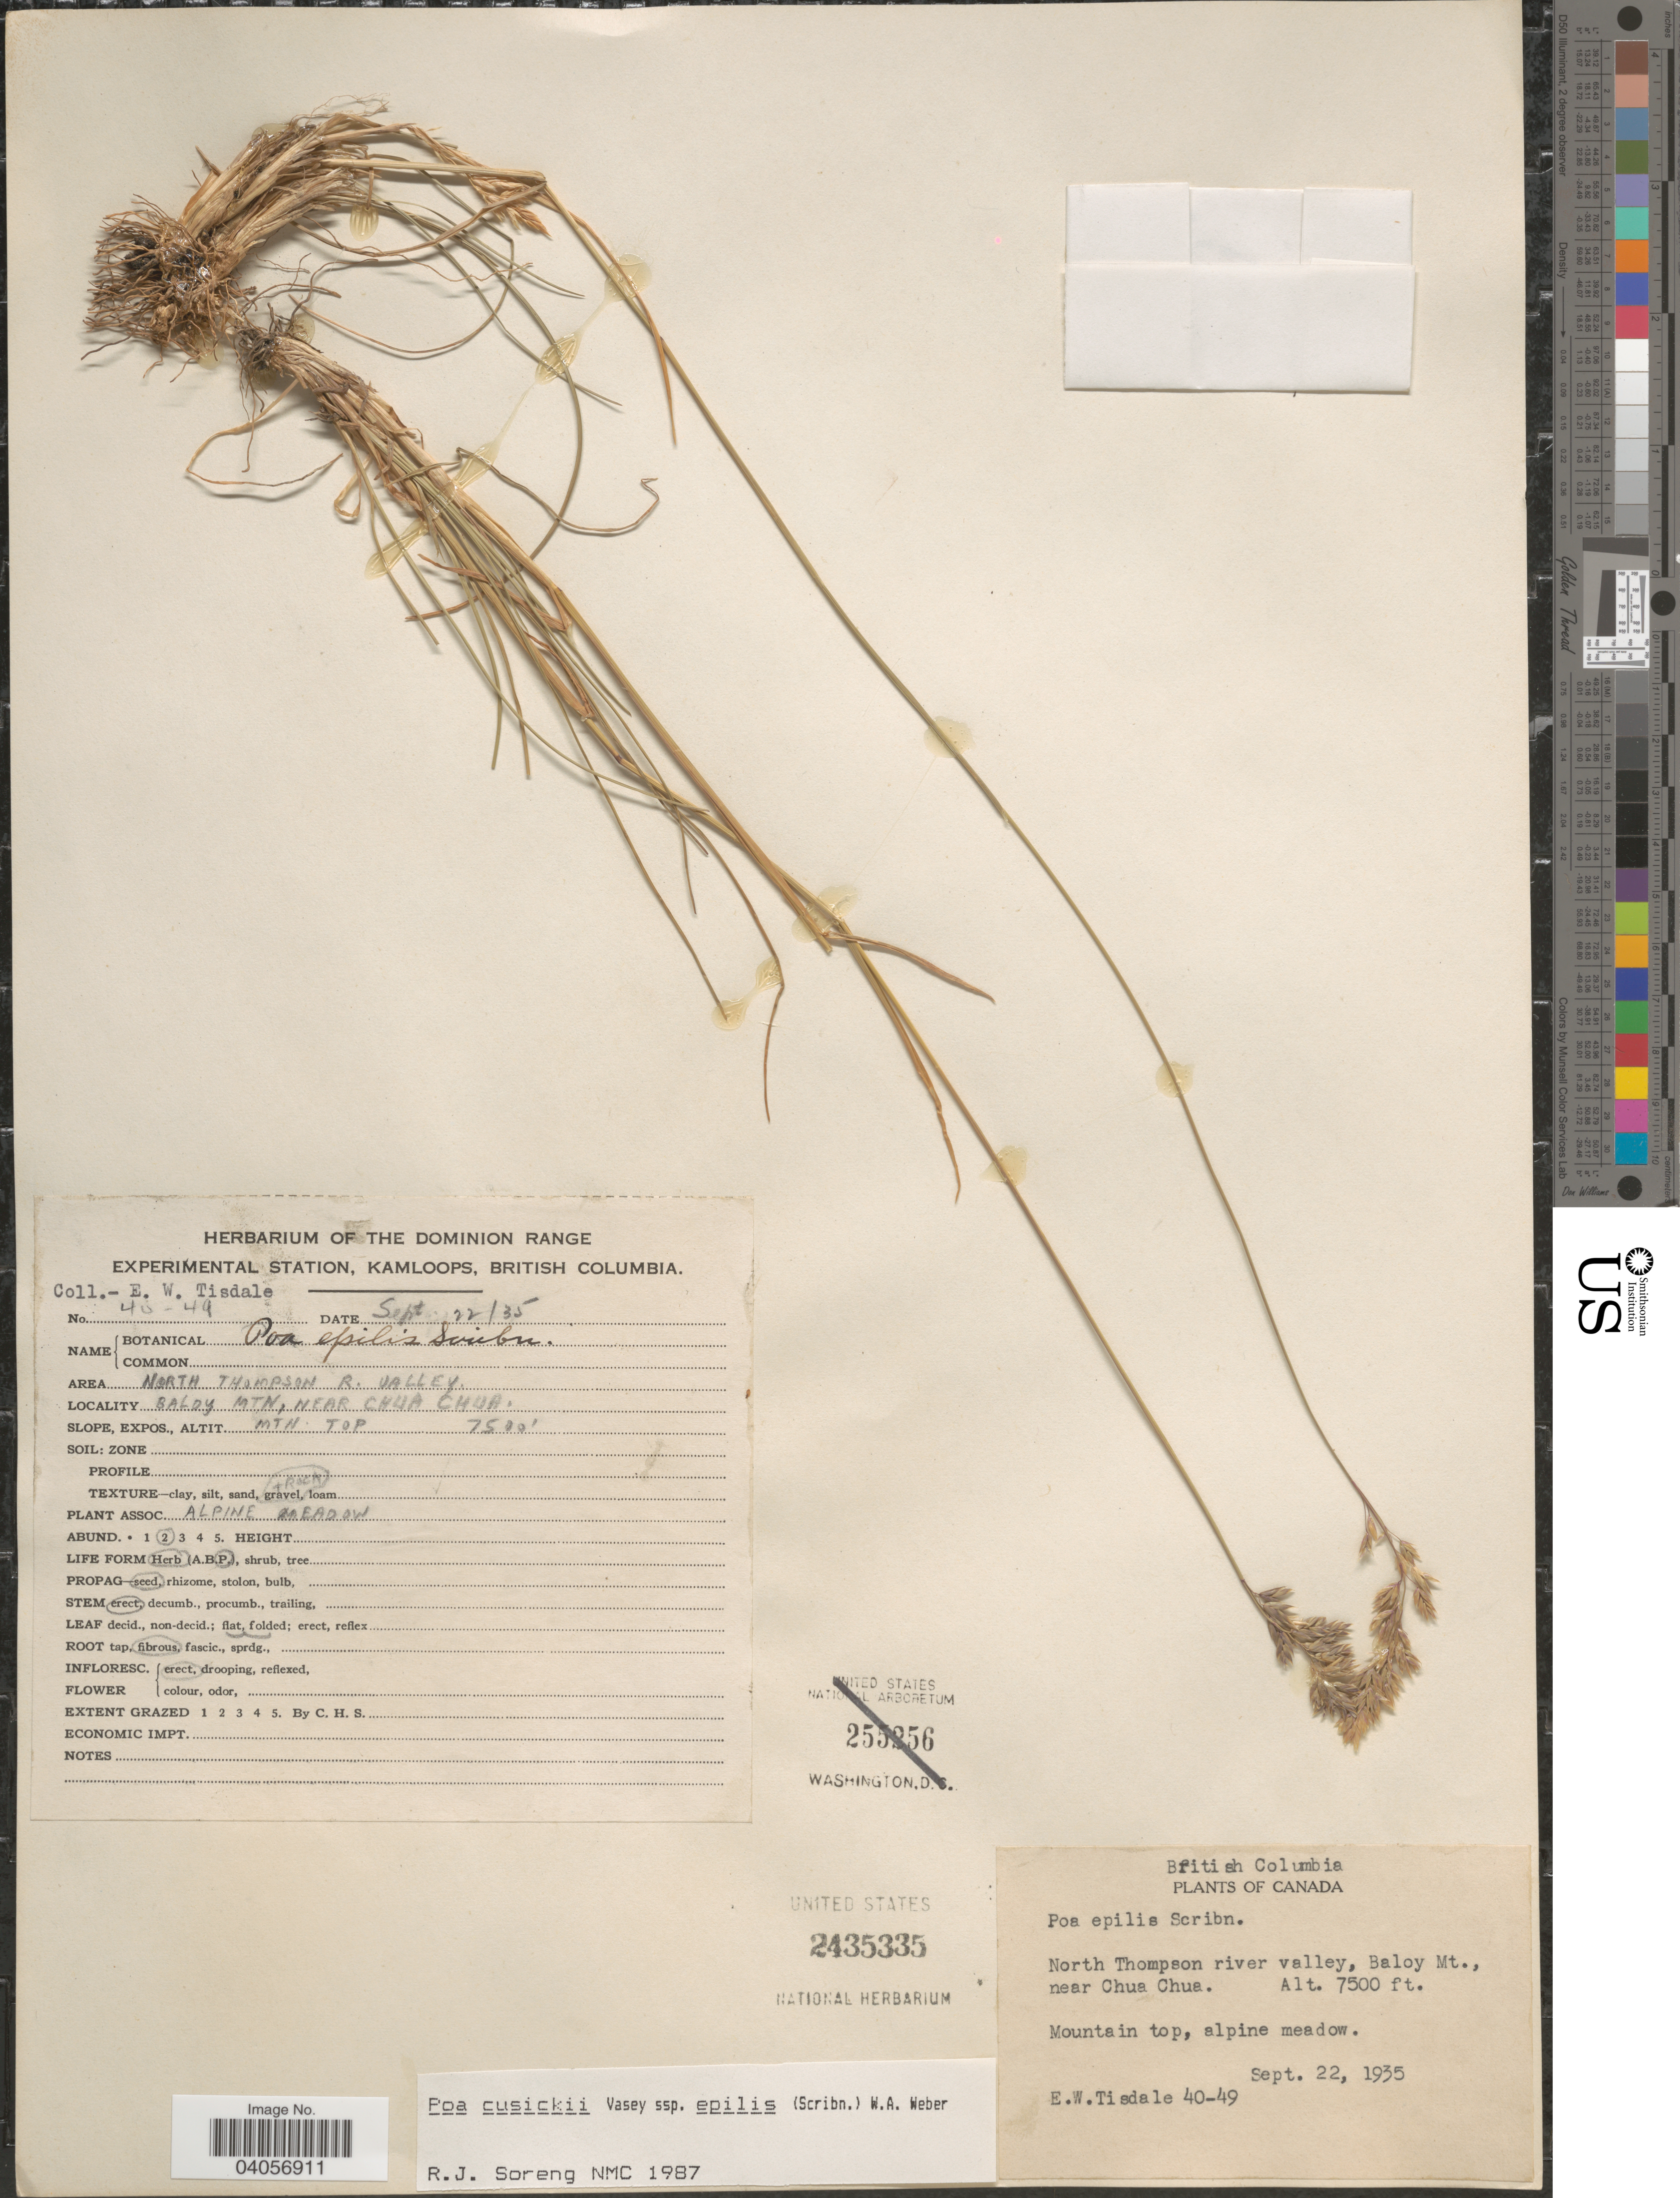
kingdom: Plantae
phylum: Tracheophyta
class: Liliopsida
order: Poales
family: Poaceae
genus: Poa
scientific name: Poa cusickii subsp. epilis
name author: (Scribn.) W.A. Weber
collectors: E. Tisdale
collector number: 40-49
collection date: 1935-09-22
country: Canada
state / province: British Columbia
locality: North Thompson river valley, Baloy Mt., near Chua Chua. Mountain top, alpine meadow.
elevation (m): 2286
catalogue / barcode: US 2435335